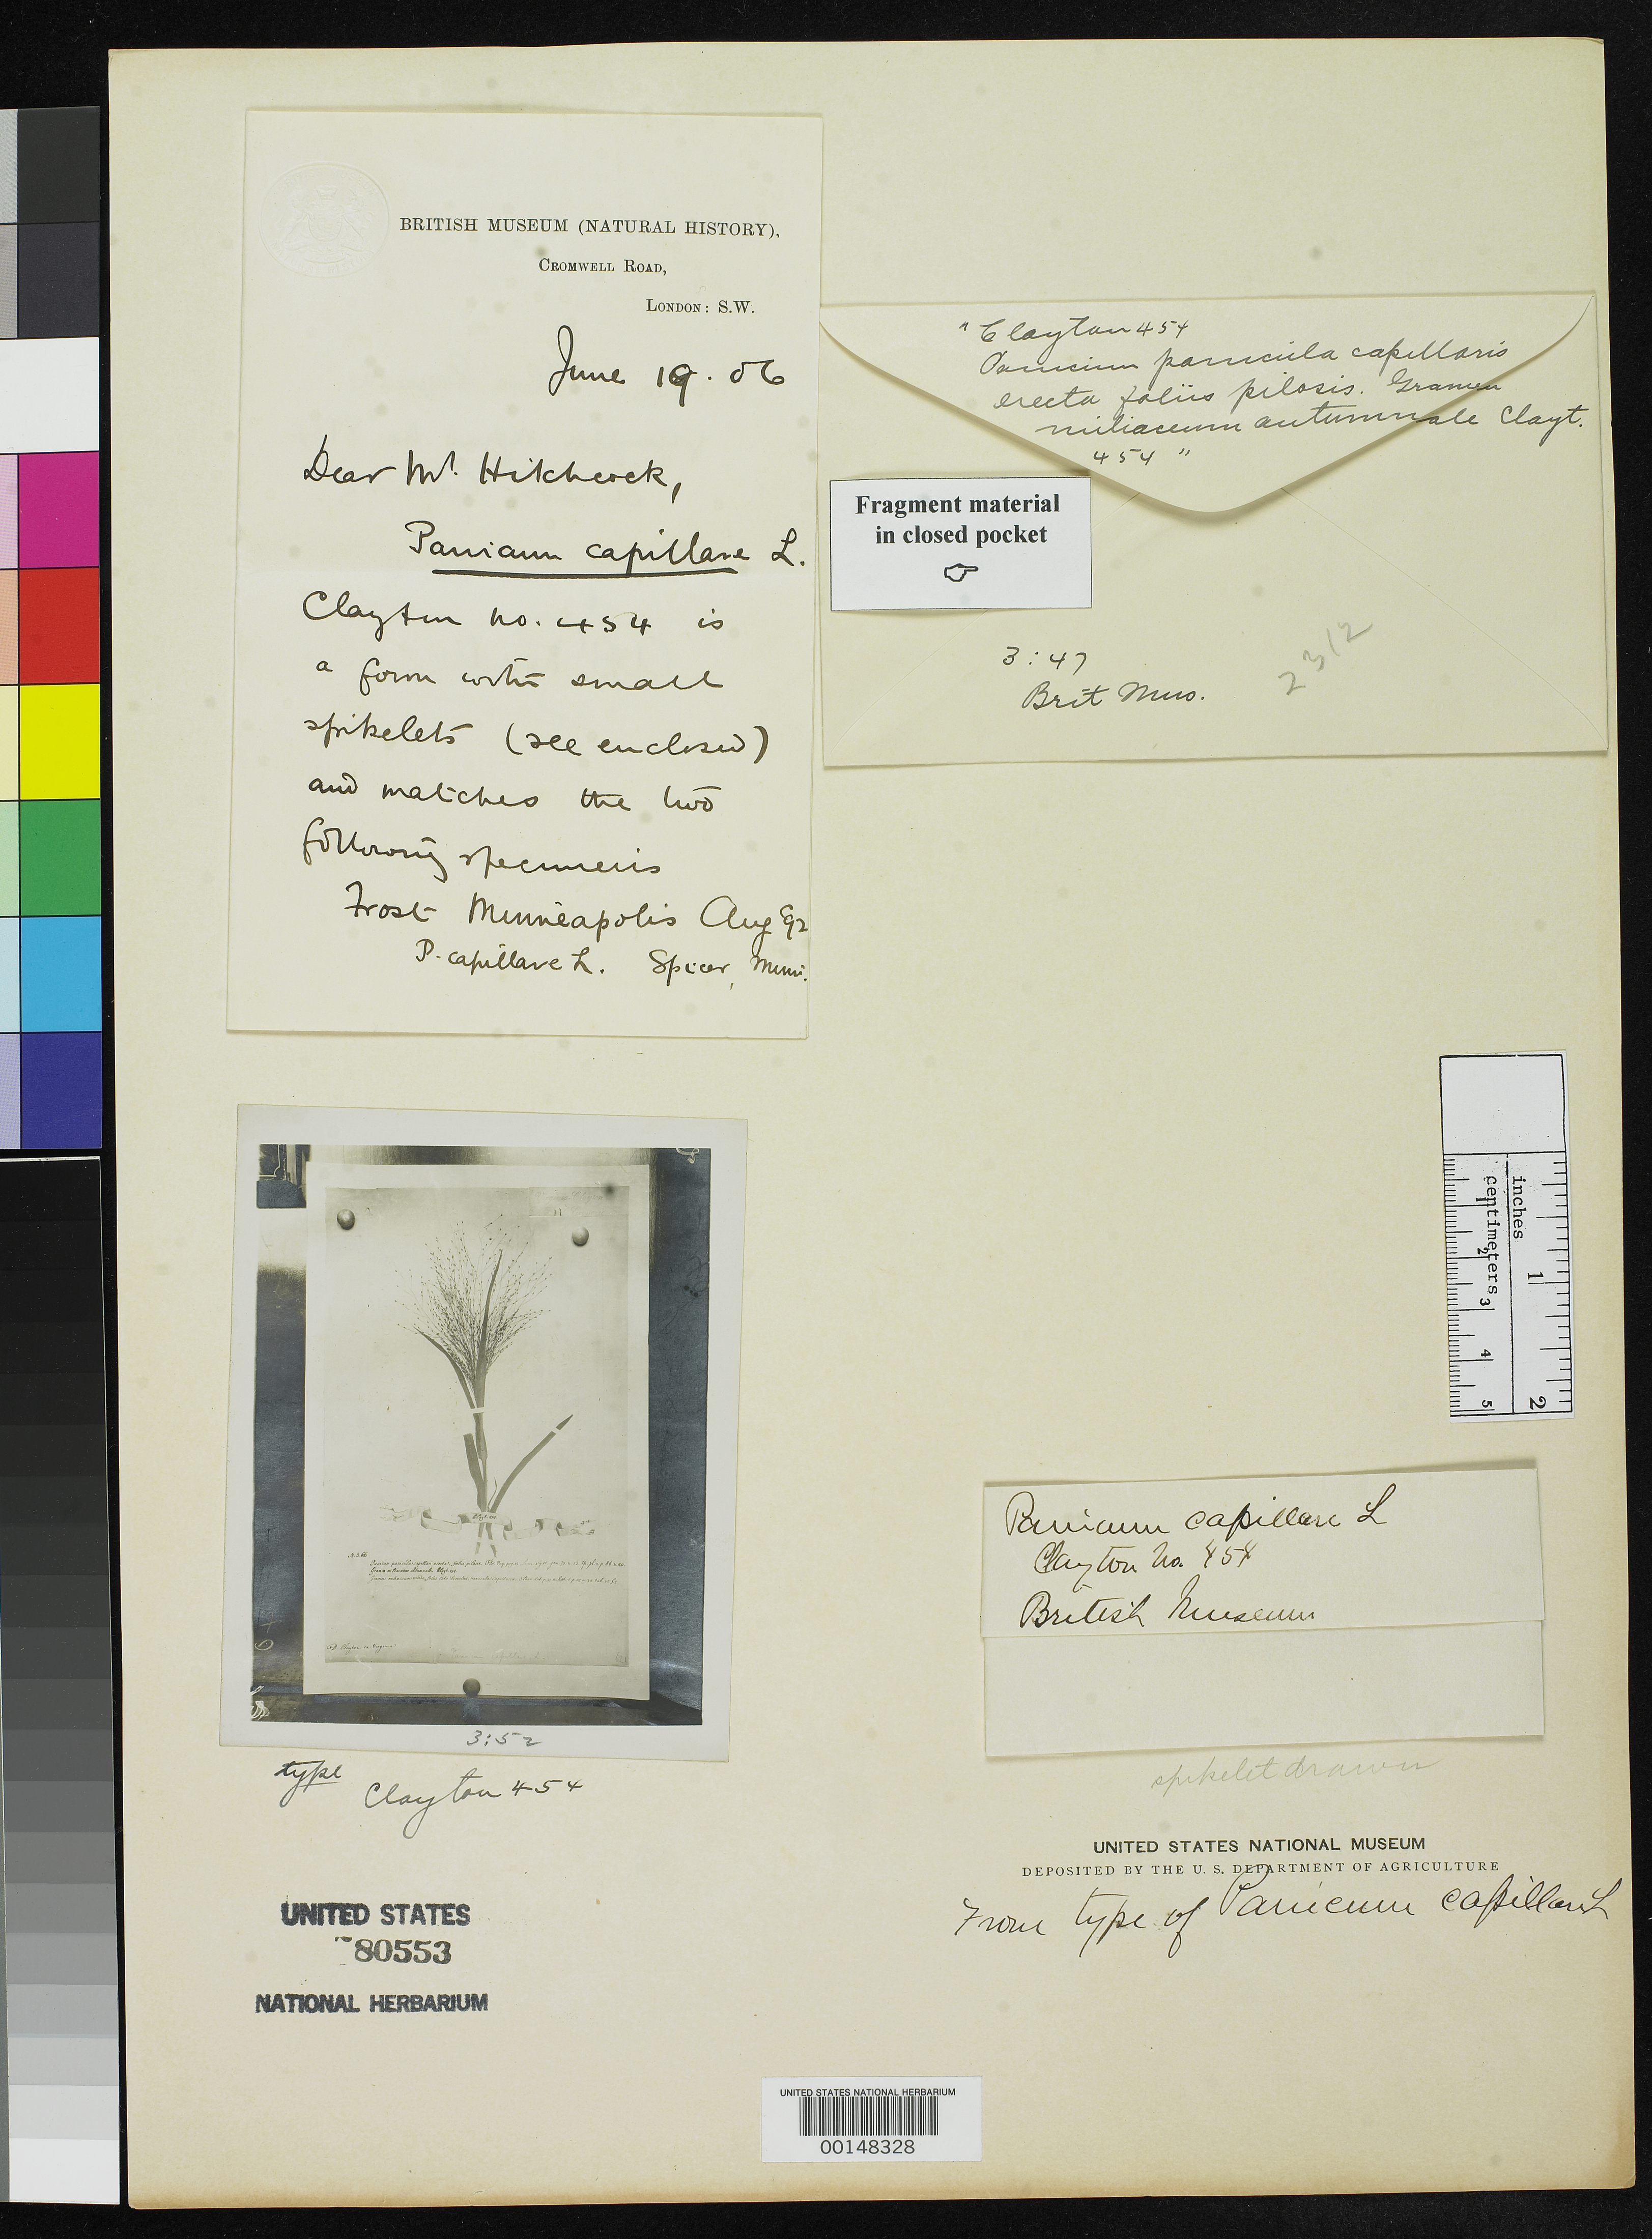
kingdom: Plantae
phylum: Tracheophyta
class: Liliopsida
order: Poales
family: Poaceae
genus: Panicum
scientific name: Panicum capillare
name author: L.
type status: Type Fragment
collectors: J. Clayton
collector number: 454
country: United States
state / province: Virginia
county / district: Fairfax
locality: West Falls Church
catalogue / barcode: US 80553